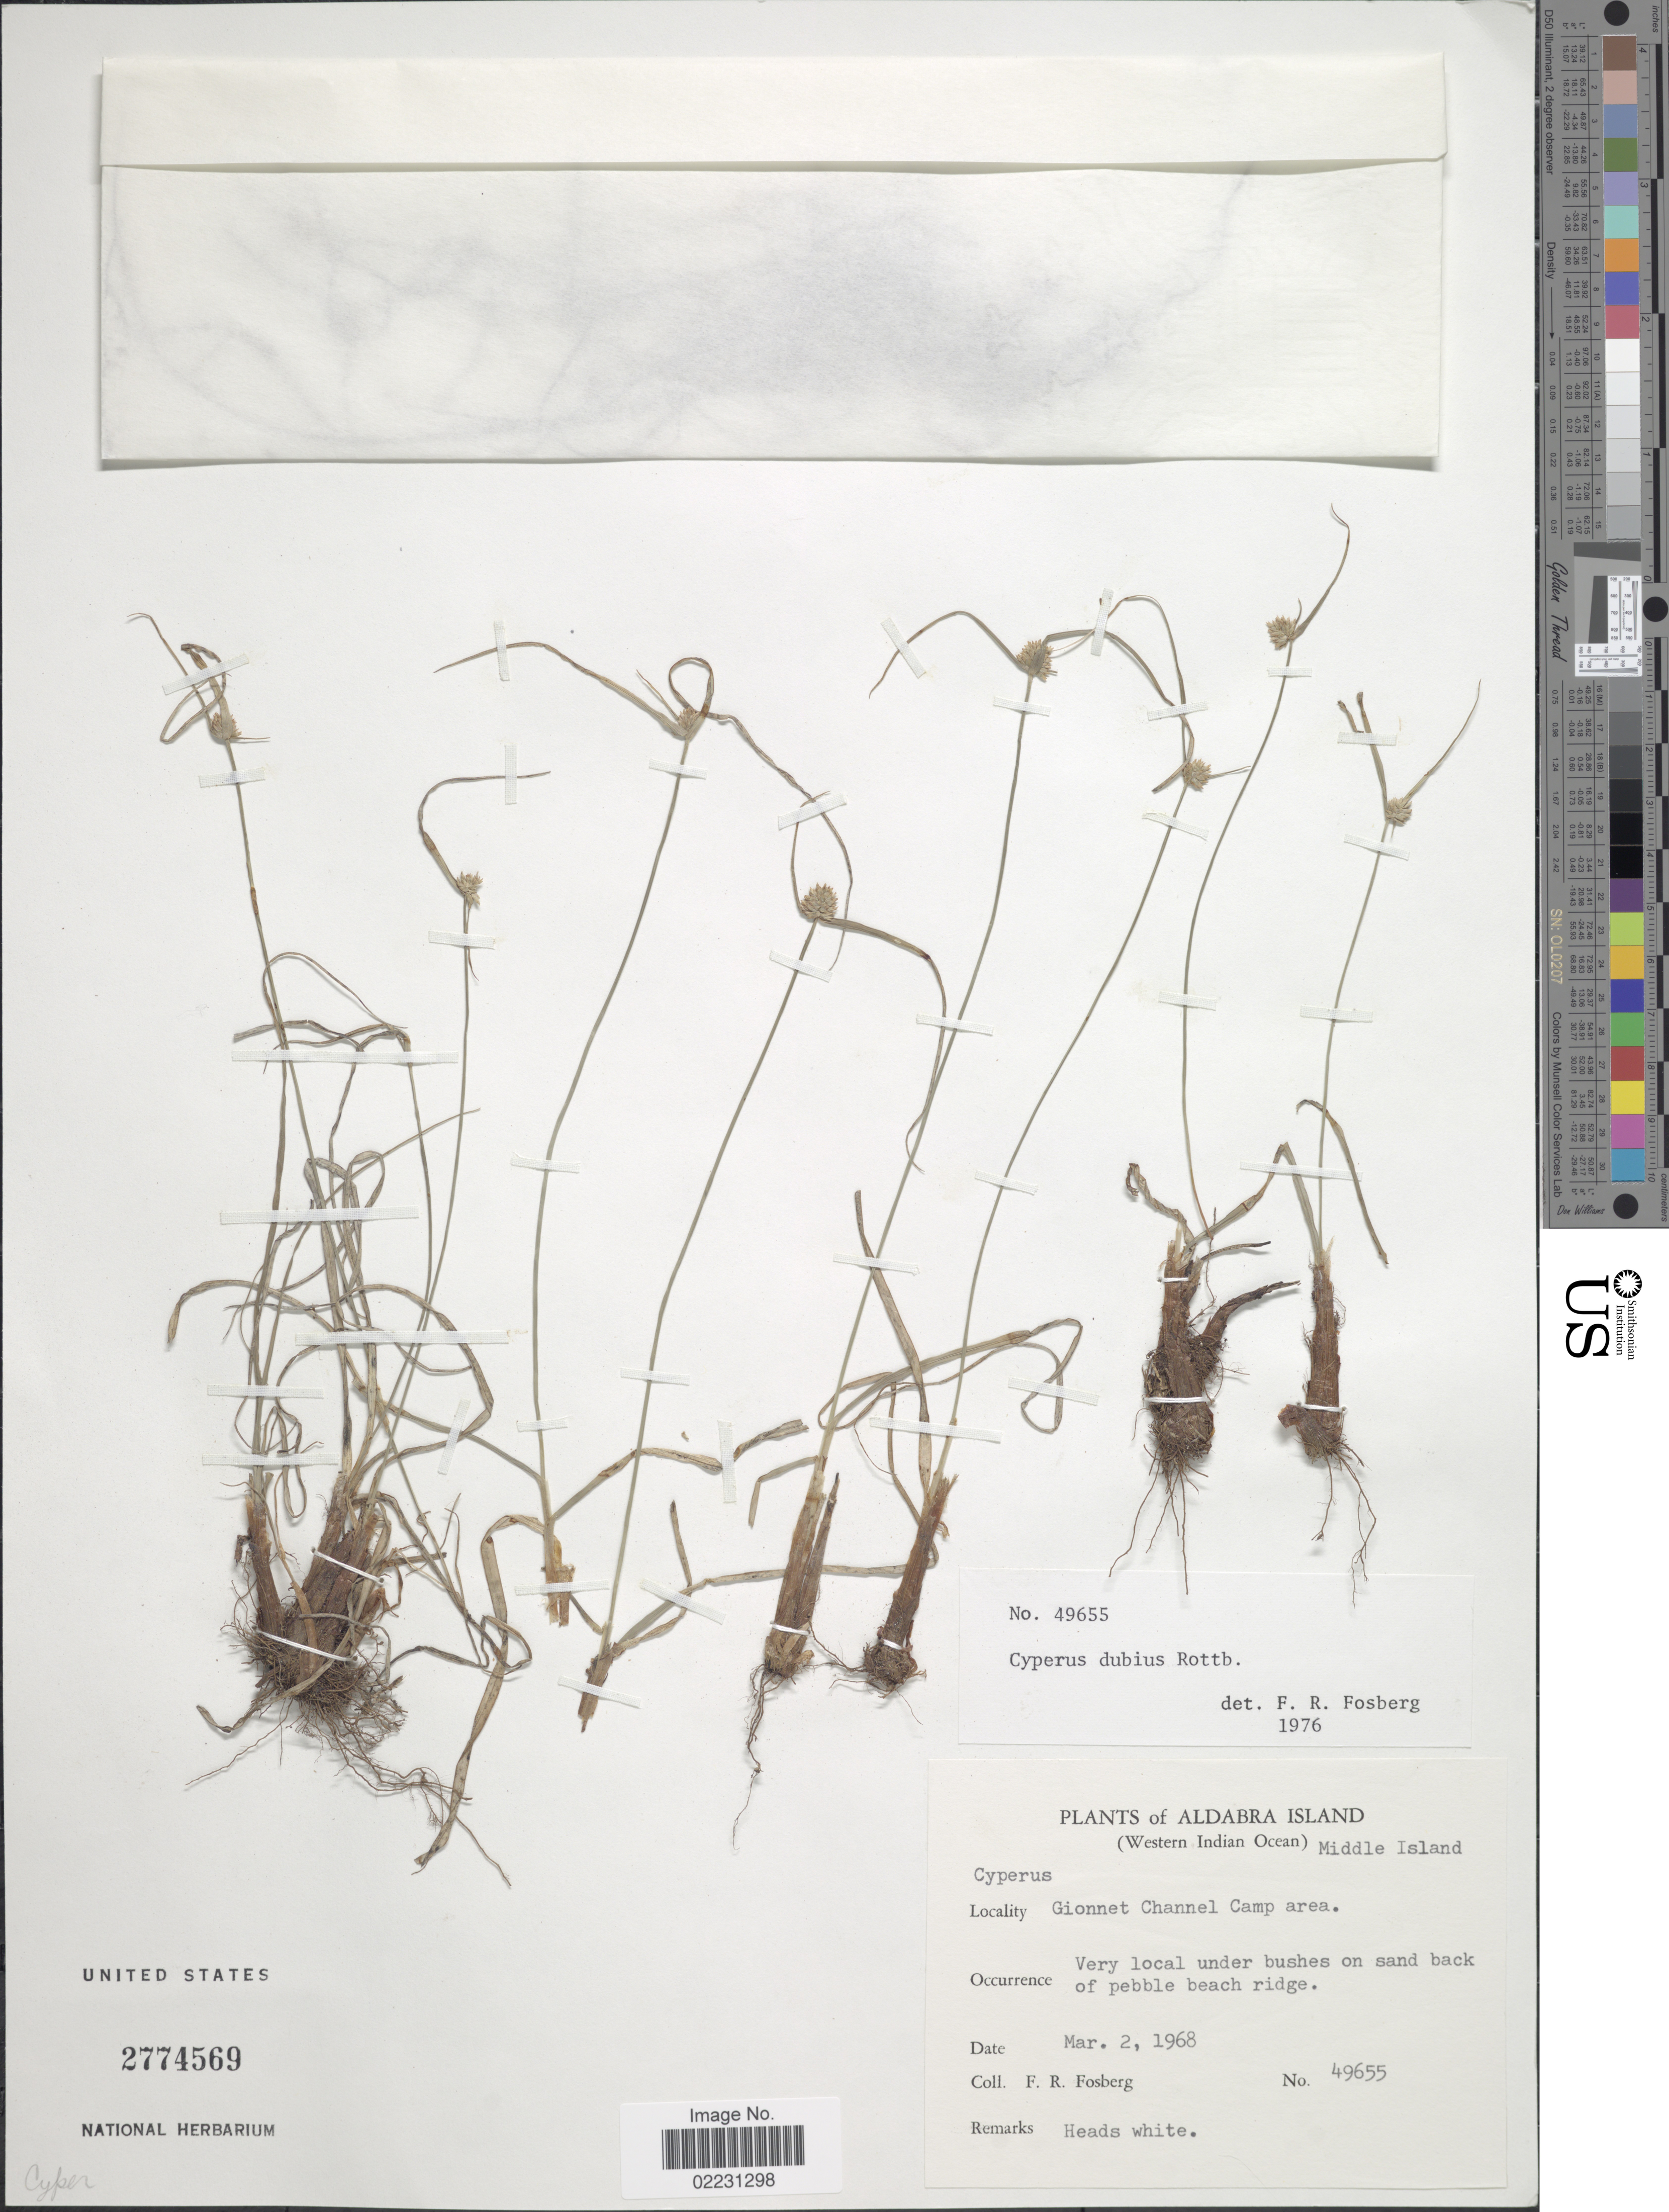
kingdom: Plantae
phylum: Tracheophyta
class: Liliopsida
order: Poales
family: Cyperaceae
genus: Cyperus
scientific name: Cyperus dubius Rottb. var. dubius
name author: Rottb.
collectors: F. R. Fosberg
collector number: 49655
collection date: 1968-03-02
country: Seychelles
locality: Aldabara Island. (Western Indian Ocean). Middle Island. Gionnet Chanel Camp Area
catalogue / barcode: US 2774569